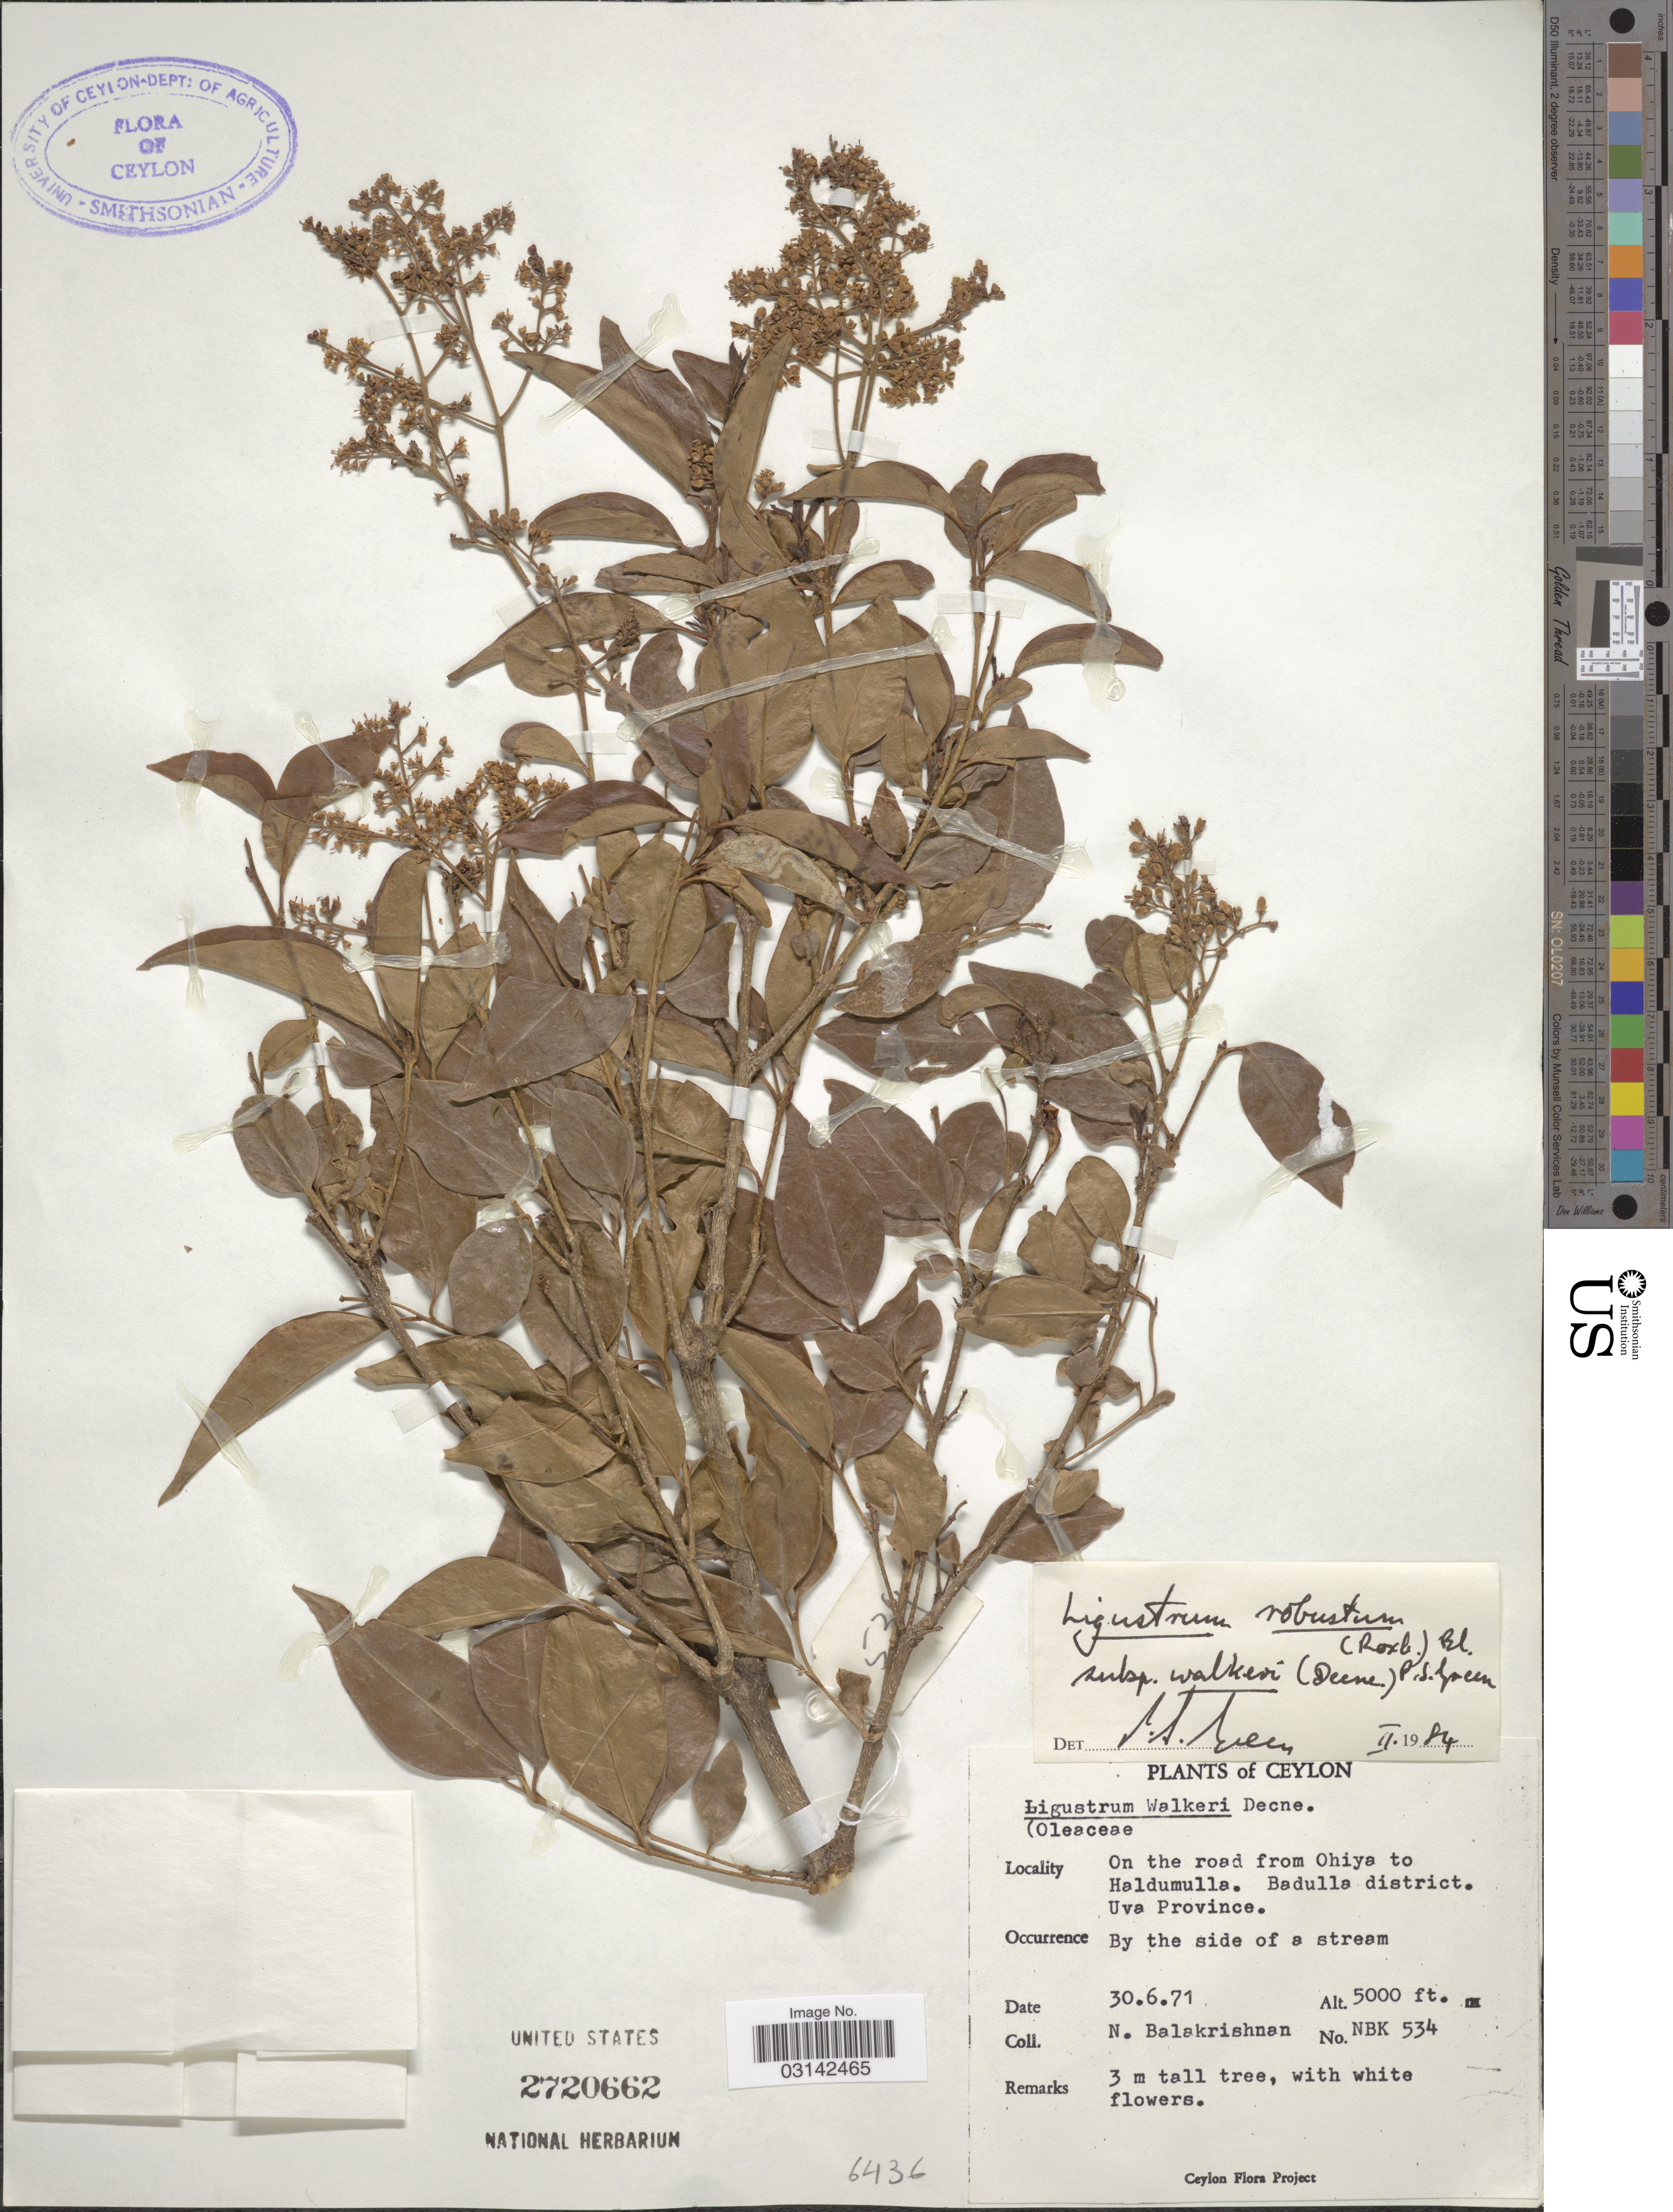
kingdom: Plantae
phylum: Tracheophyta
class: Magnoliopsida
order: Lamiales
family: Oleaceae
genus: Ligustrum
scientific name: Ligustrum robustum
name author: (Roxb.) Blume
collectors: N. Balakrishnan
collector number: NBK534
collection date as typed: Transcribed d/m/y: 30/6/71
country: Sri Lanka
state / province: Uva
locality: Ceylon, On the road from Ohiya to Haldumulla. Badulla district.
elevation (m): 1524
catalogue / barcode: US 2720662